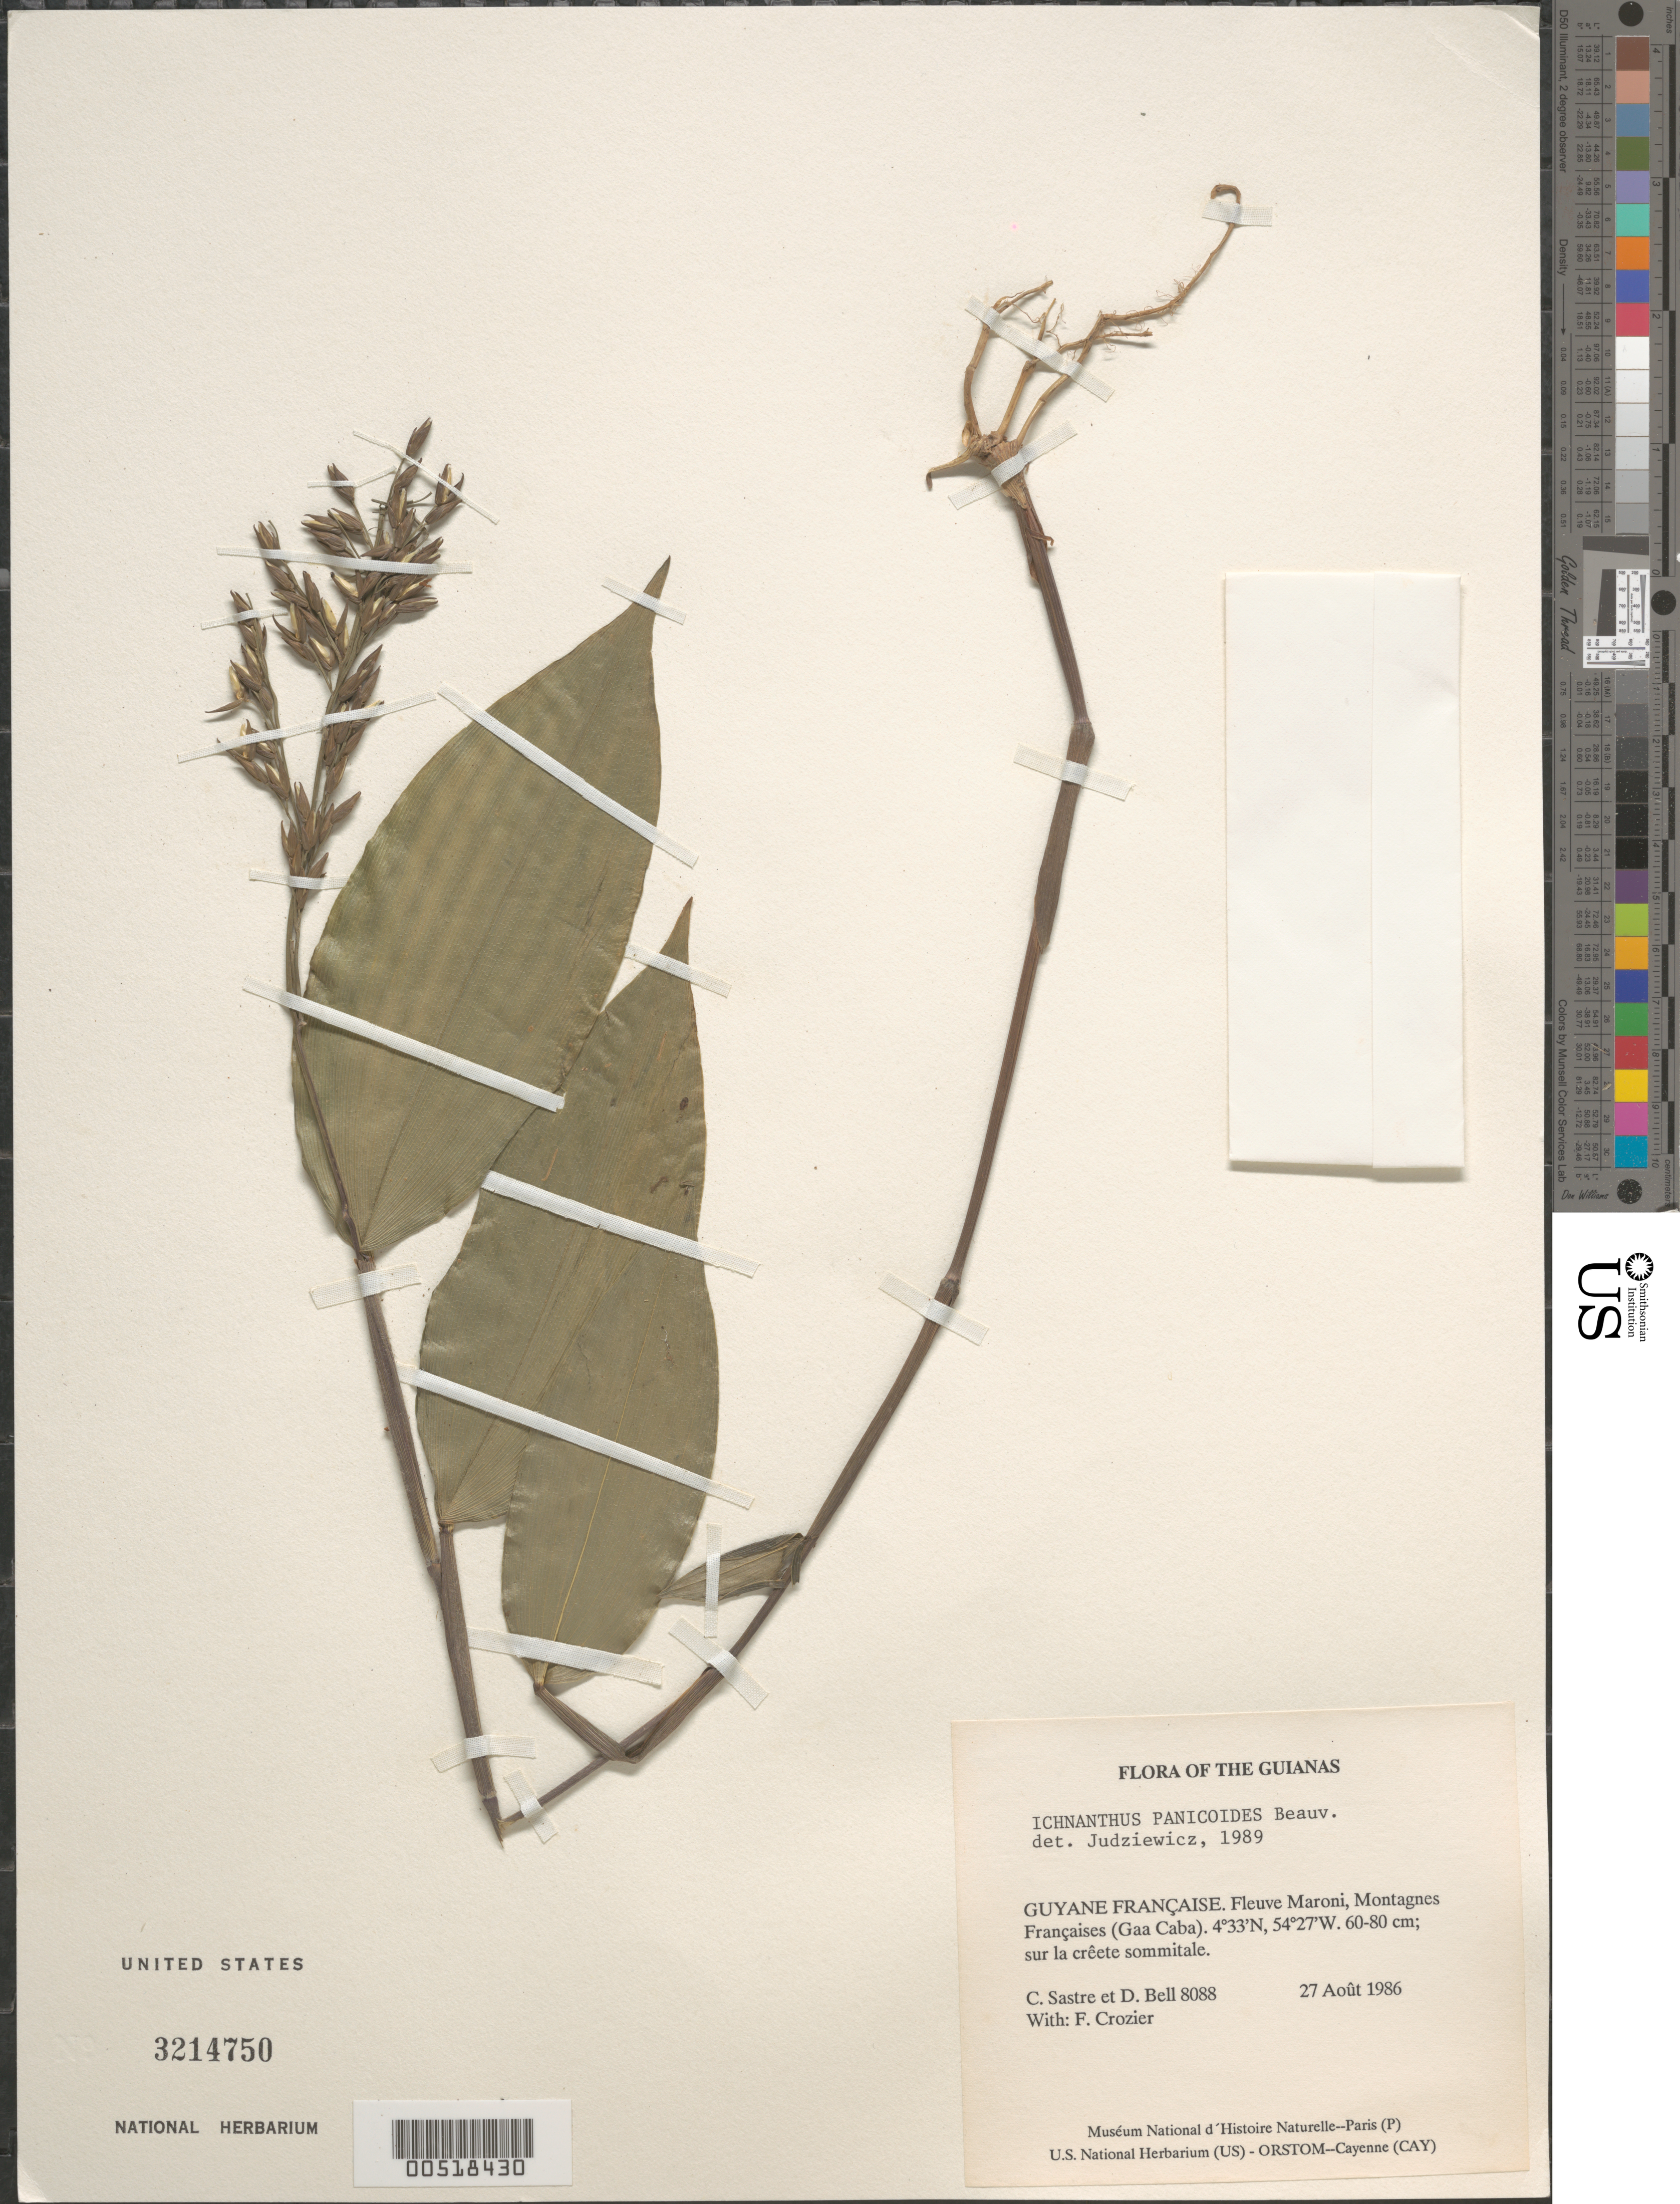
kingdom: Plantae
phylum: Tracheophyta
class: Liliopsida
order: Poales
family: Poaceae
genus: Ichnanthus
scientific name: Ichnanthus pallens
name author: (Sw.) Munro ex Benth.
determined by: Judziewicz, E. J.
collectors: C. H. L. Sastre, D. A. Bell & F. Crozier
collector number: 8195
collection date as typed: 2 September 1986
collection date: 1986-09-02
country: Suriname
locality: Fleuve Maroni, Providence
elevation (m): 25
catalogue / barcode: US 3214750